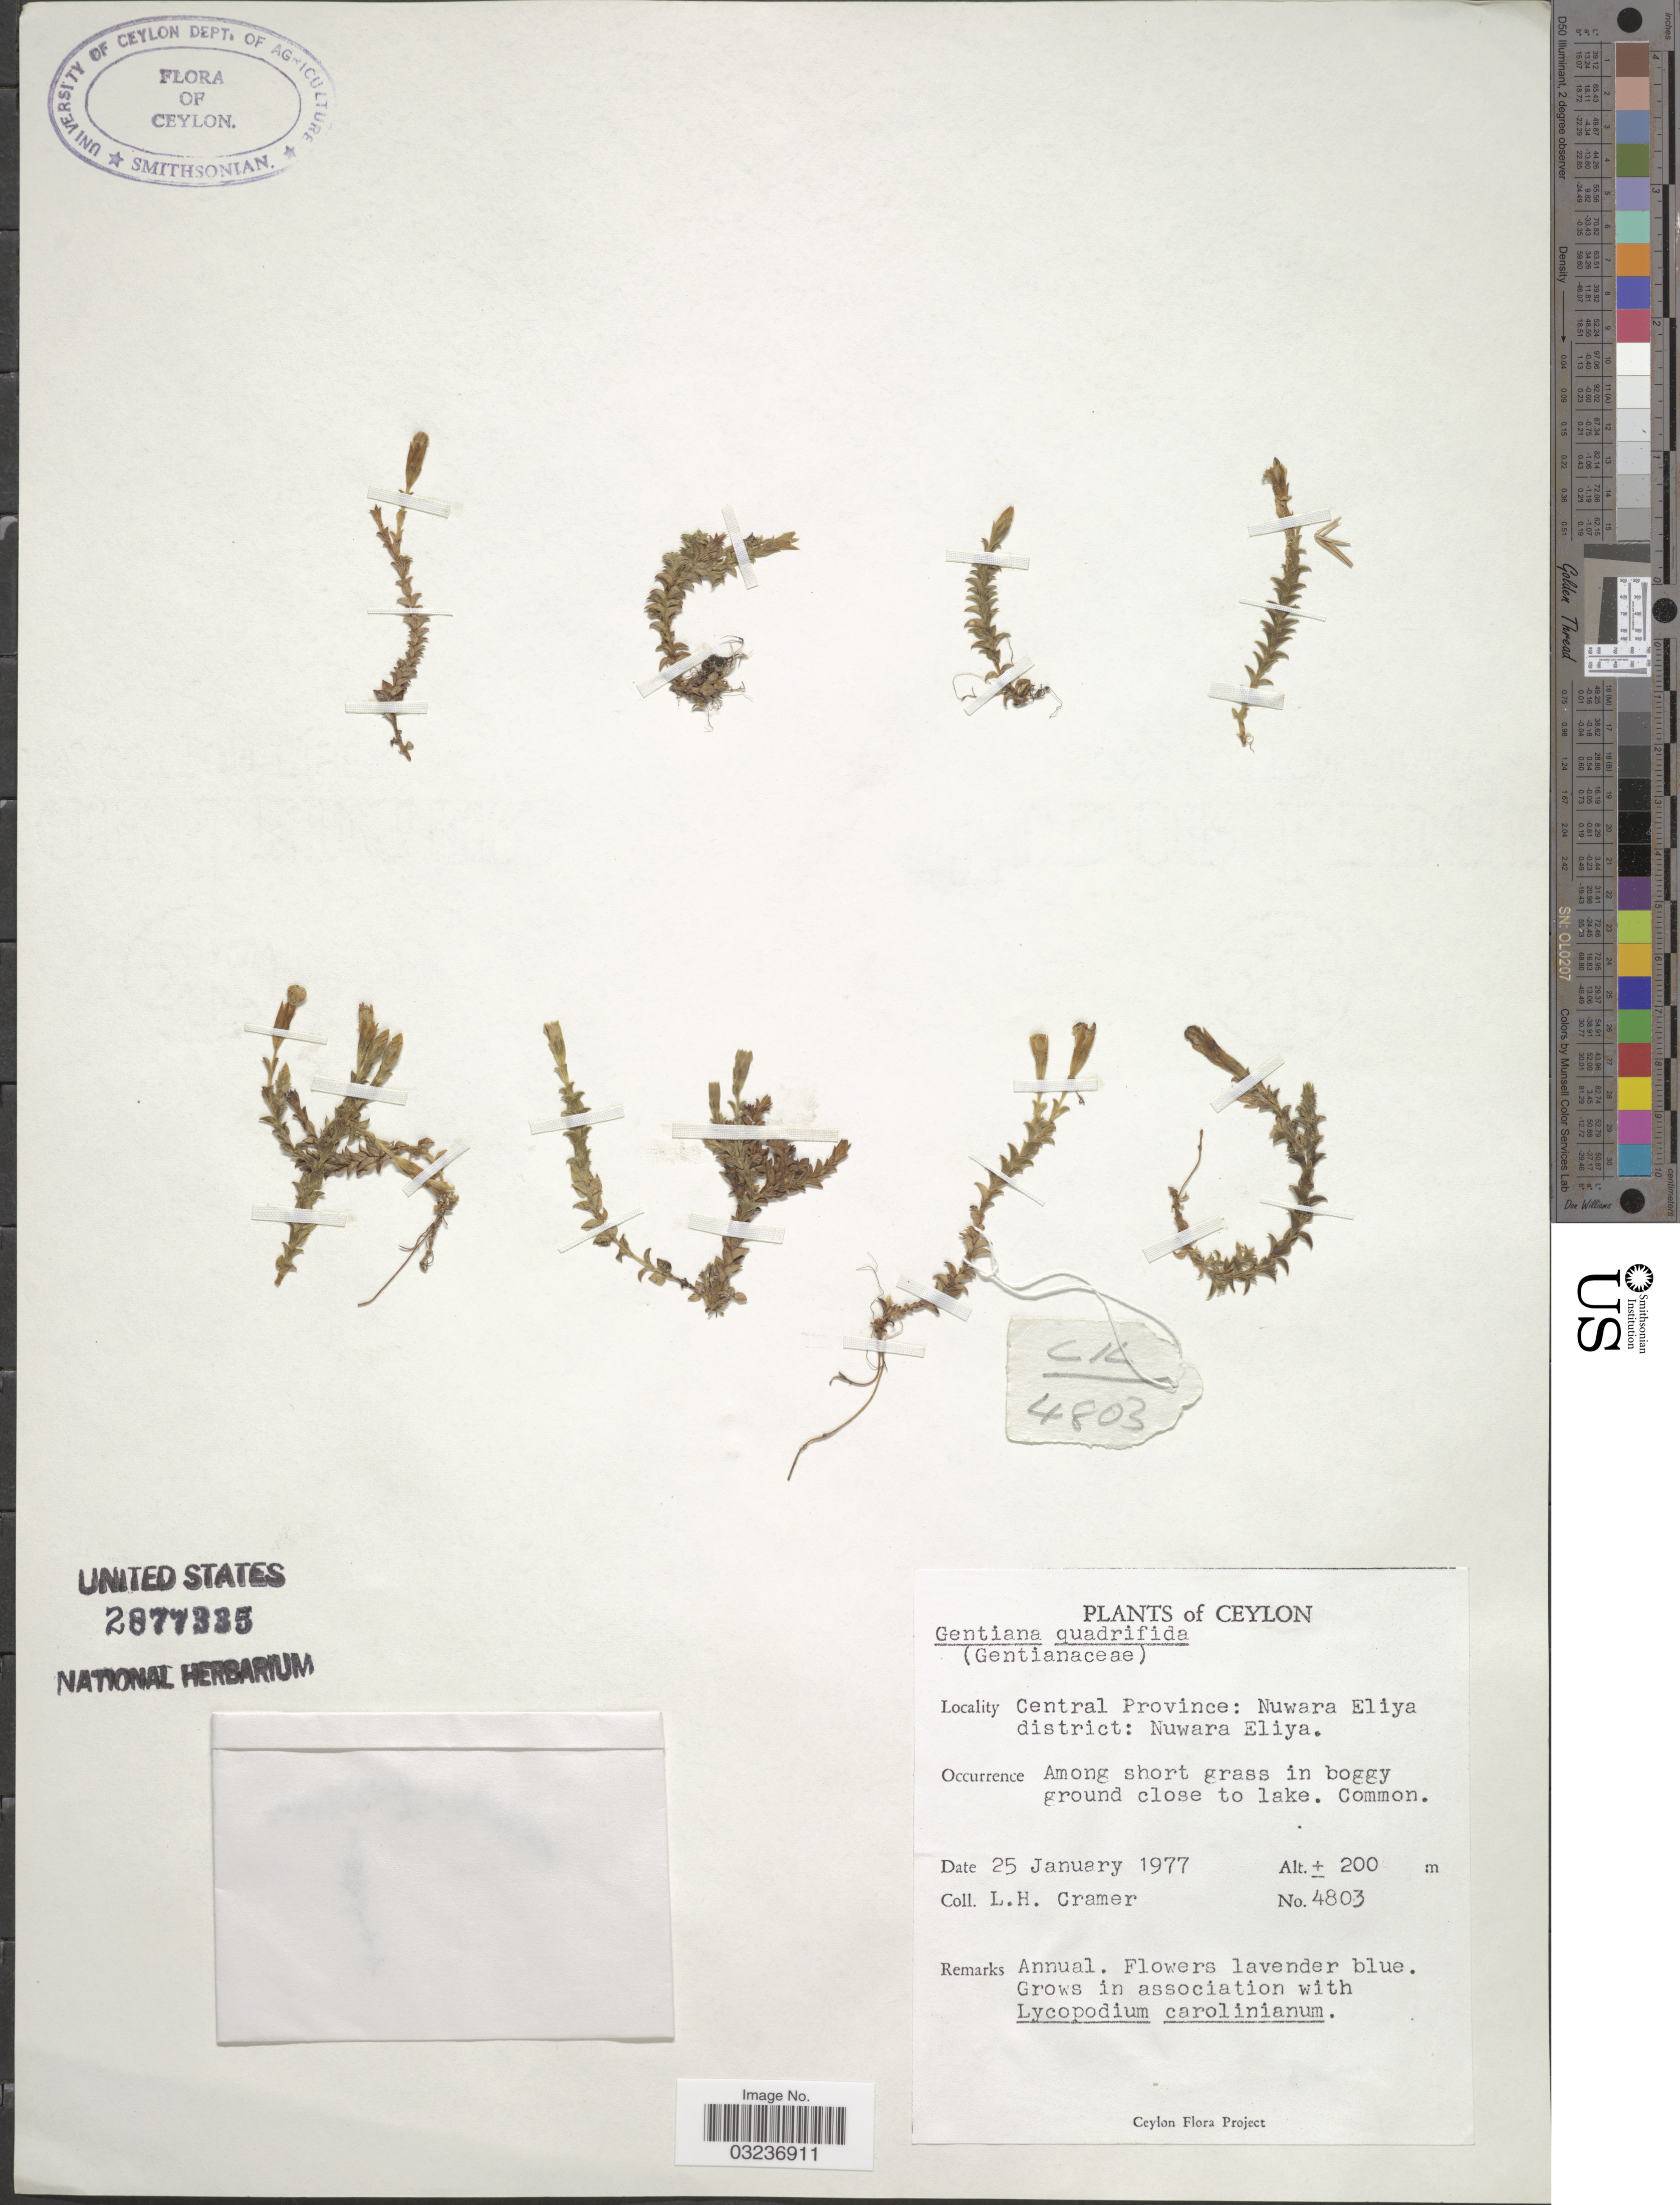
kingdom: Plantae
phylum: Tracheophyta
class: Magnoliopsida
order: Gentianales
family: Gentianaceae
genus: Gentiana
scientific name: Gentiana quadrifaria var. zeylanica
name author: (Griseb.) Kusn.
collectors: L. H. Cramer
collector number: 4803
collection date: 1977-01-25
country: Sri Lanka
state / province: Central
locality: Ceylon, Central Province: Nuwara Eliya district: Nuwara Eliya.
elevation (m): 200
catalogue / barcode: US 2877335